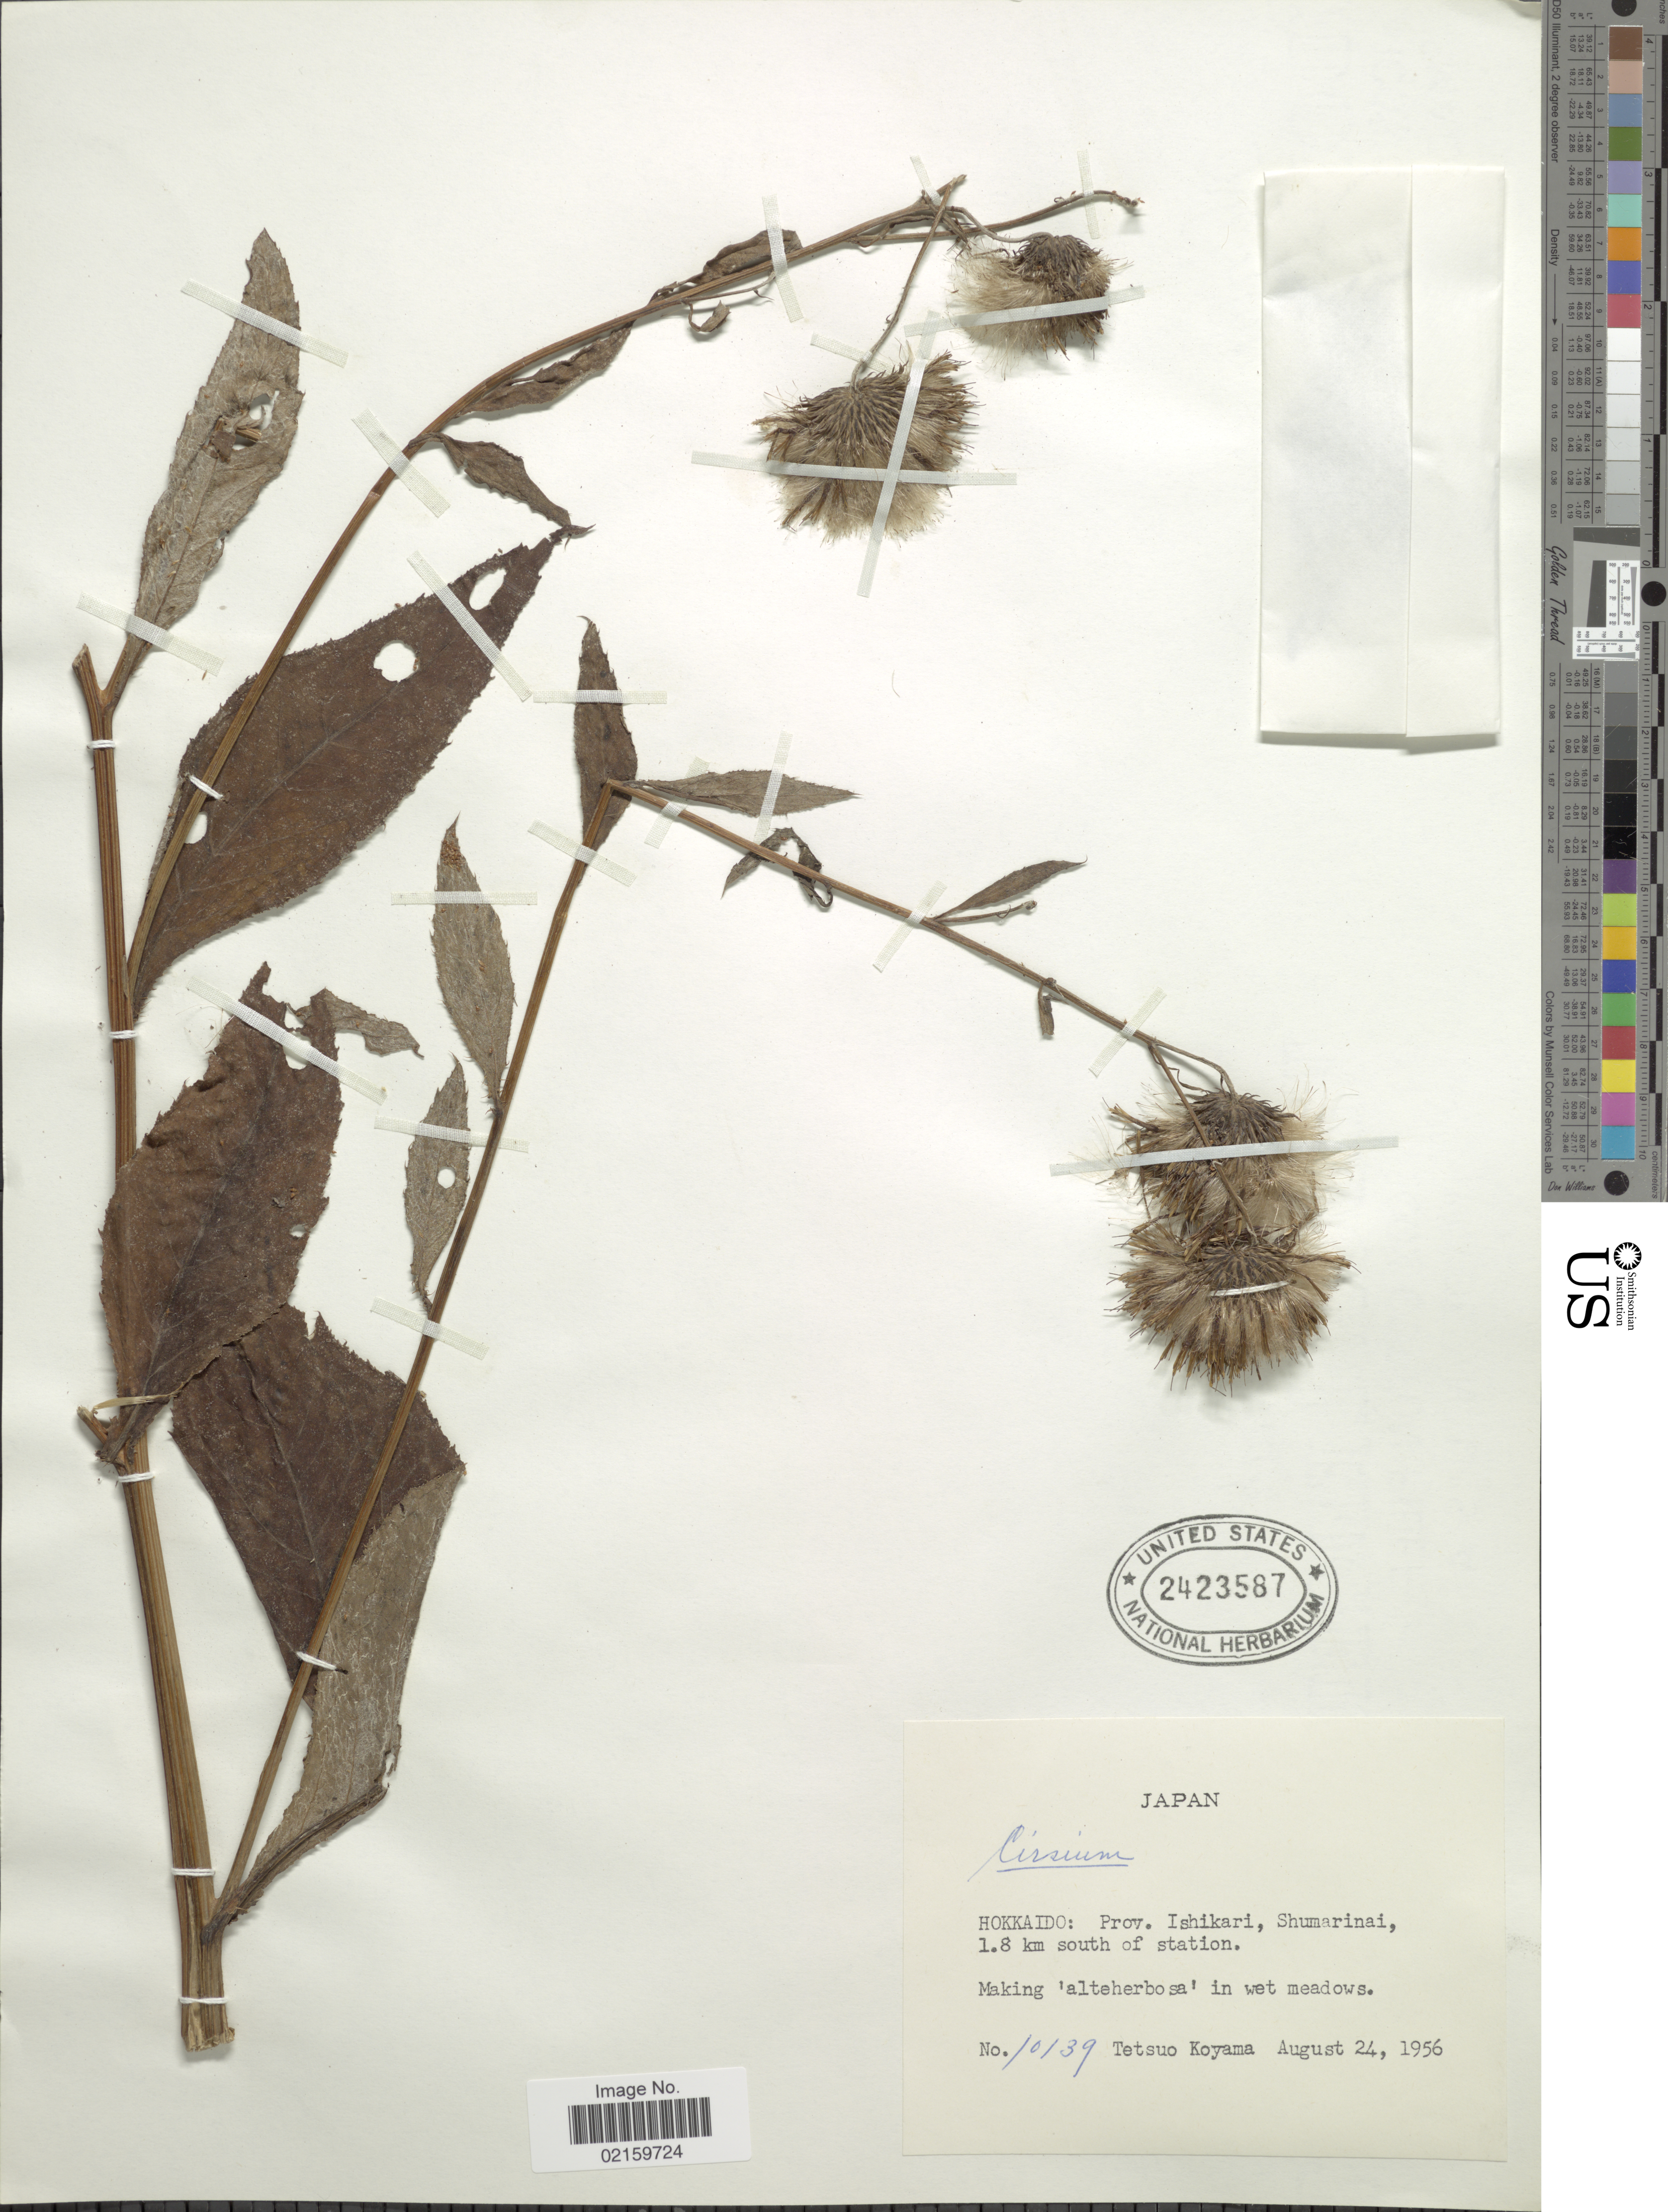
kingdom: Plantae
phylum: Tracheophyta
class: Magnoliopsida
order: Asterales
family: Asteraceae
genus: Cirsium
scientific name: Cirsium sp.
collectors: T. Koyama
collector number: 10139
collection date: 1956-08-24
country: Japan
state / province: Hokkaidō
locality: Hokkaido: Prov. Ishikari, Shumarinai, 1.8 km south of station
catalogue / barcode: US 2423587